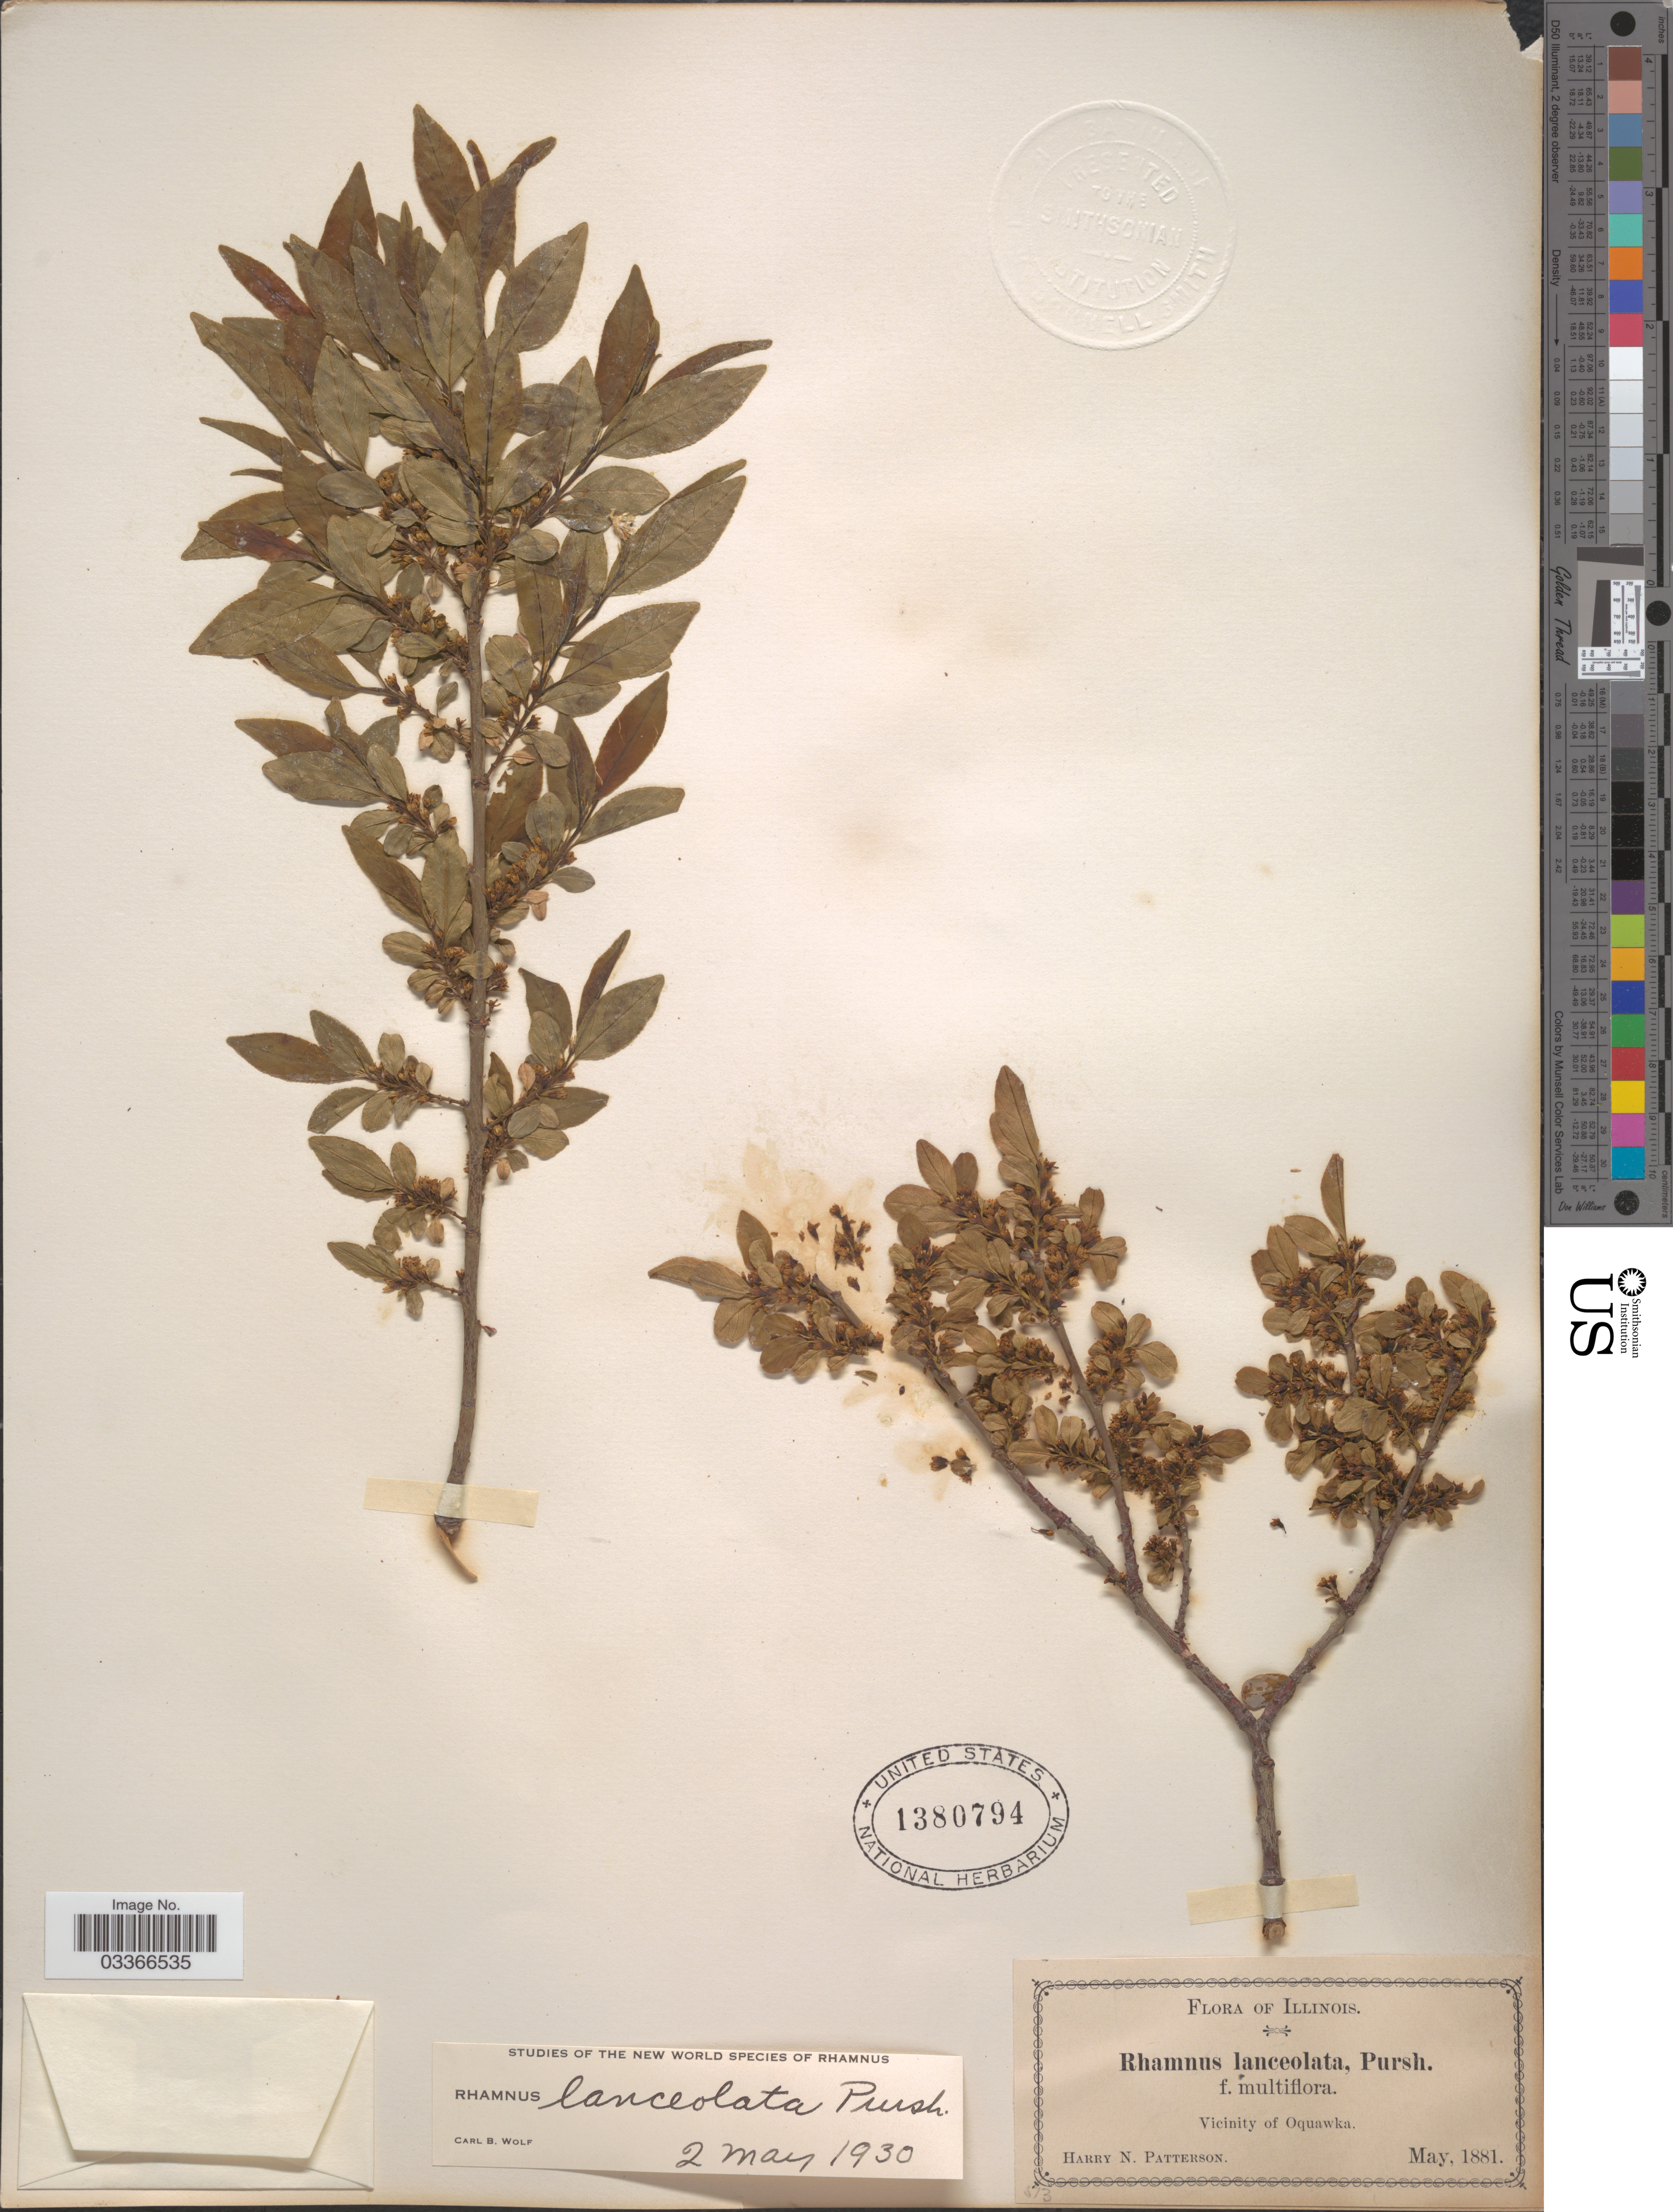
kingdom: Plantae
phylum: Tracheophyta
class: Magnoliopsida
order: Rosales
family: Rhamnaceae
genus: Rhamnus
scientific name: Rhamnus lanceolata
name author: Pursh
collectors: H. N. Patterson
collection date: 1881-05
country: United States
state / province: Illinois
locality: Vicinity of Oquawka.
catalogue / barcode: US 1380794